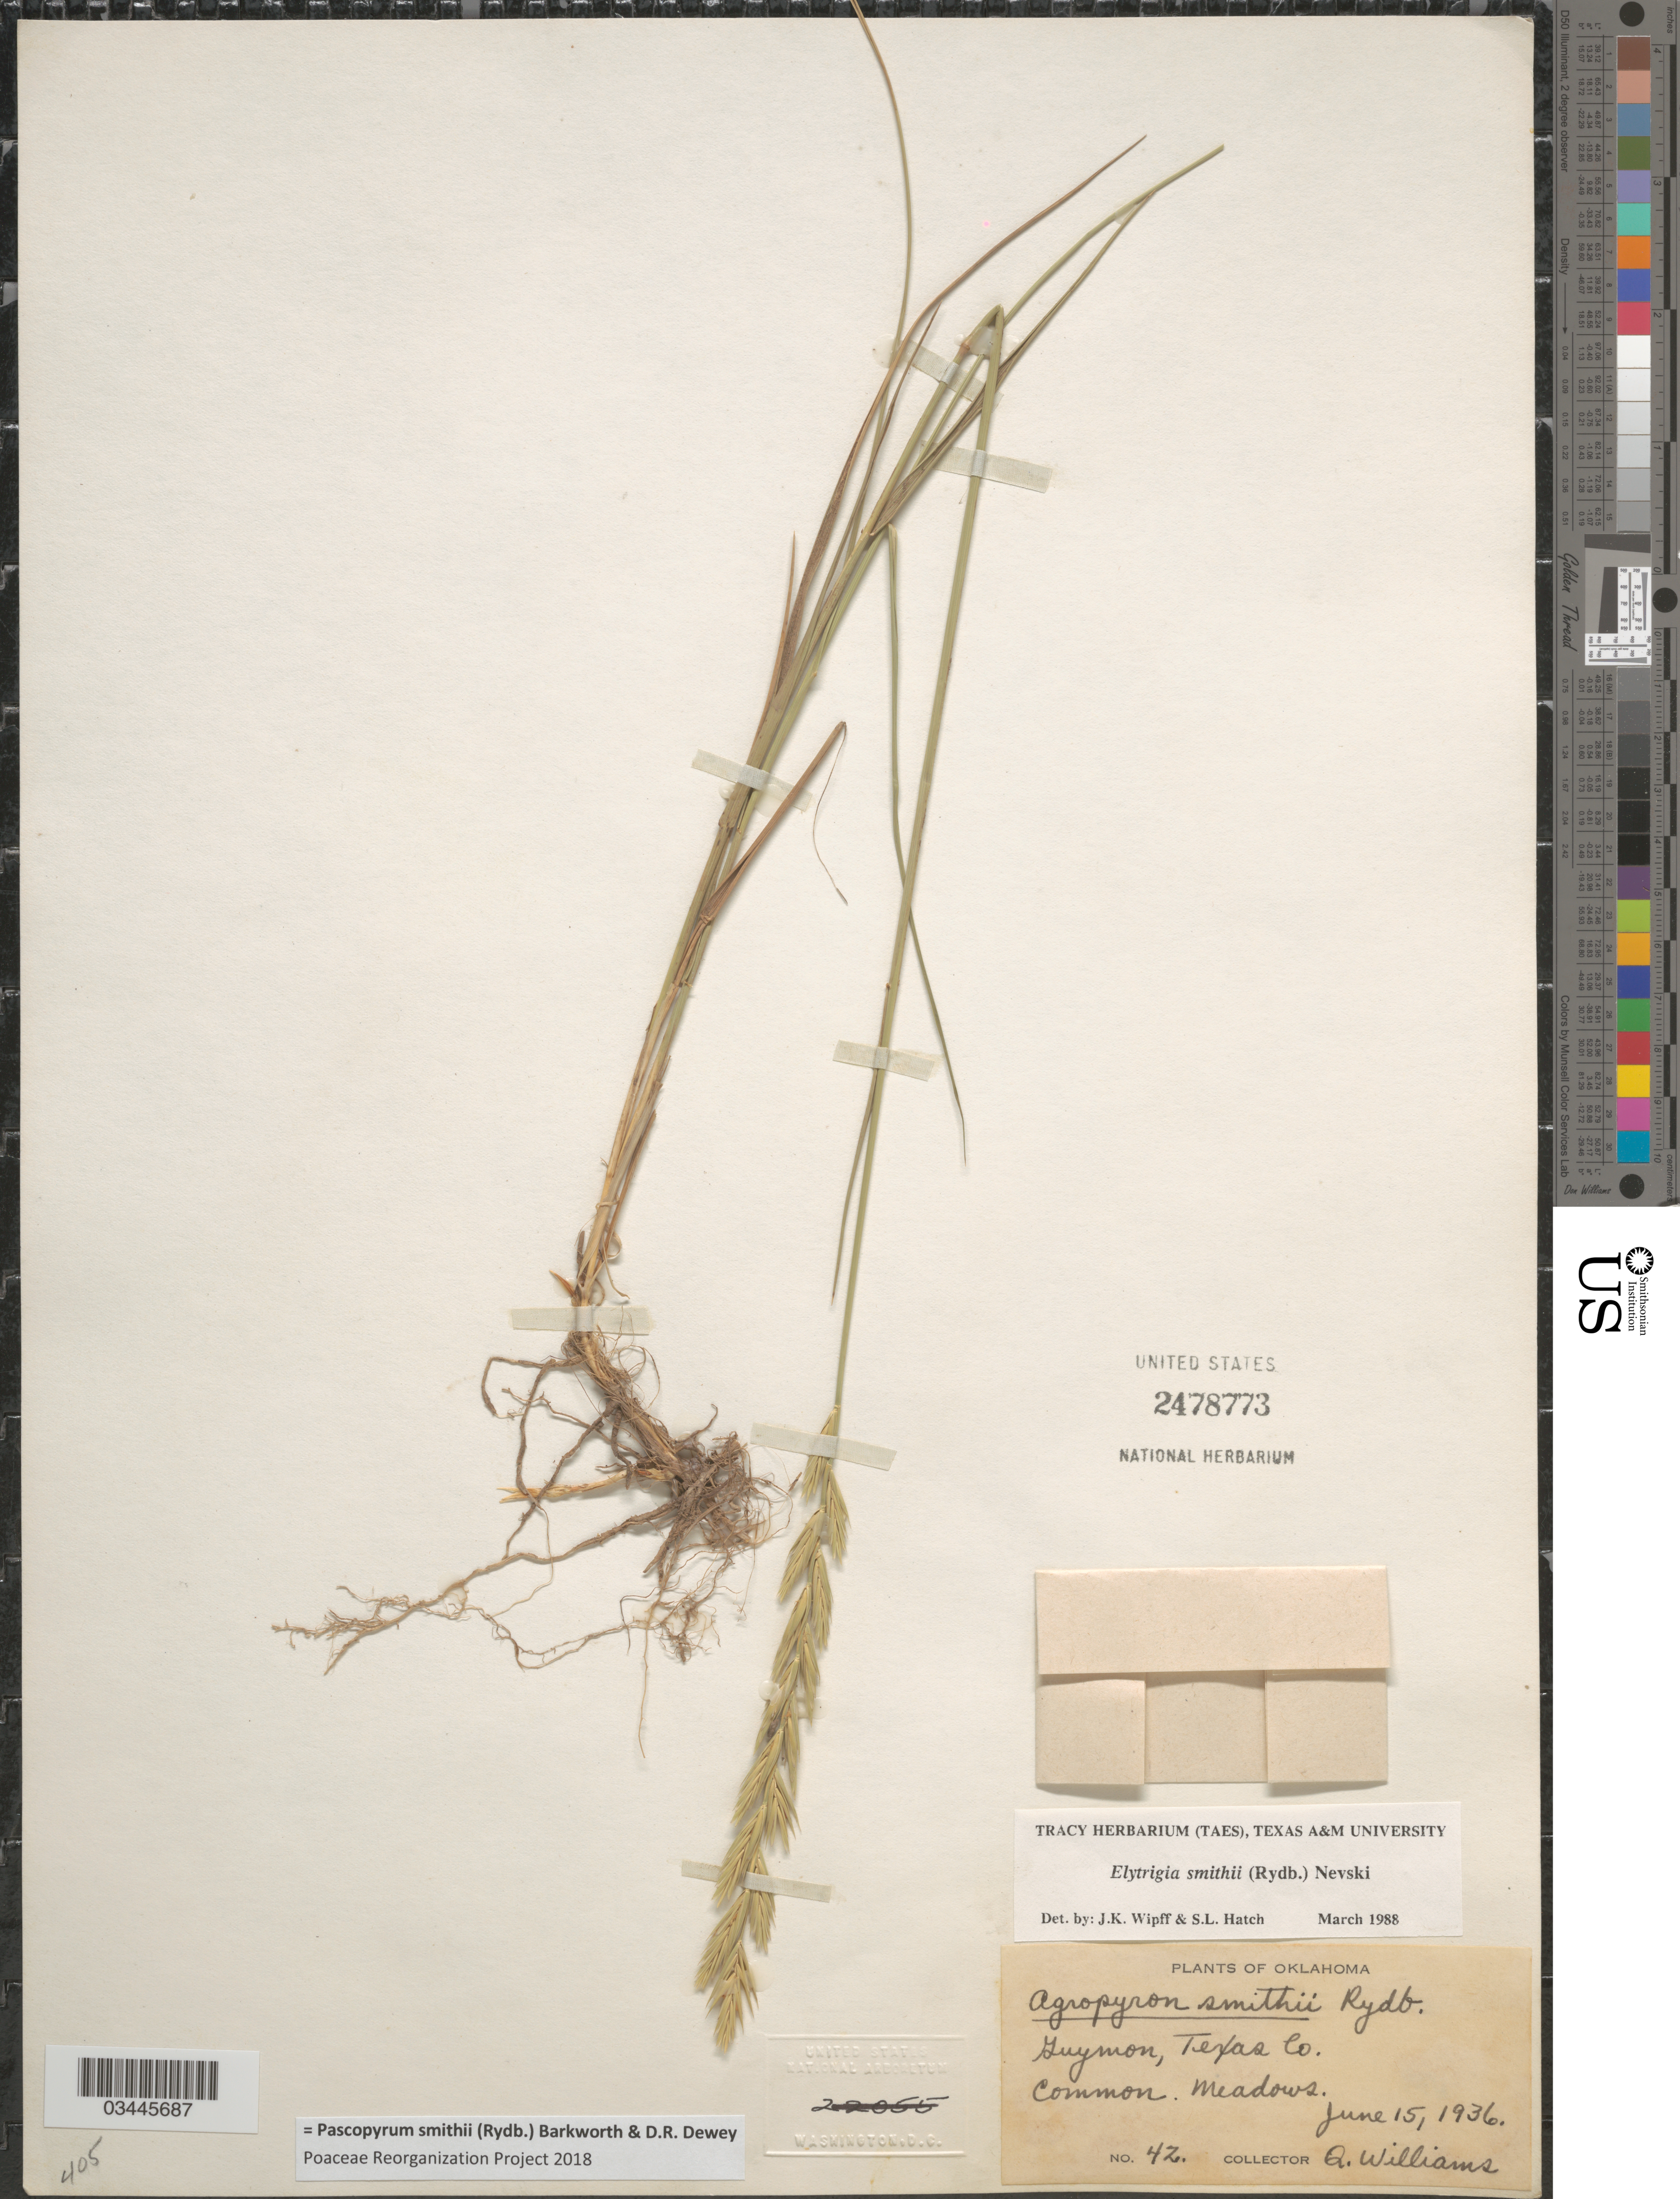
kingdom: Plantae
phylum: Tracheophyta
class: Liliopsida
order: Poales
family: Poaceae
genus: Pascopyrum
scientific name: Pascopyrum smithii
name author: (Rydb.) Barkworth & Dewey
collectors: Q. Williams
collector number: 42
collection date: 1936-06-15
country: United States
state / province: Oklahoma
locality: Guymon, Texas Co.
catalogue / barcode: US 2478773